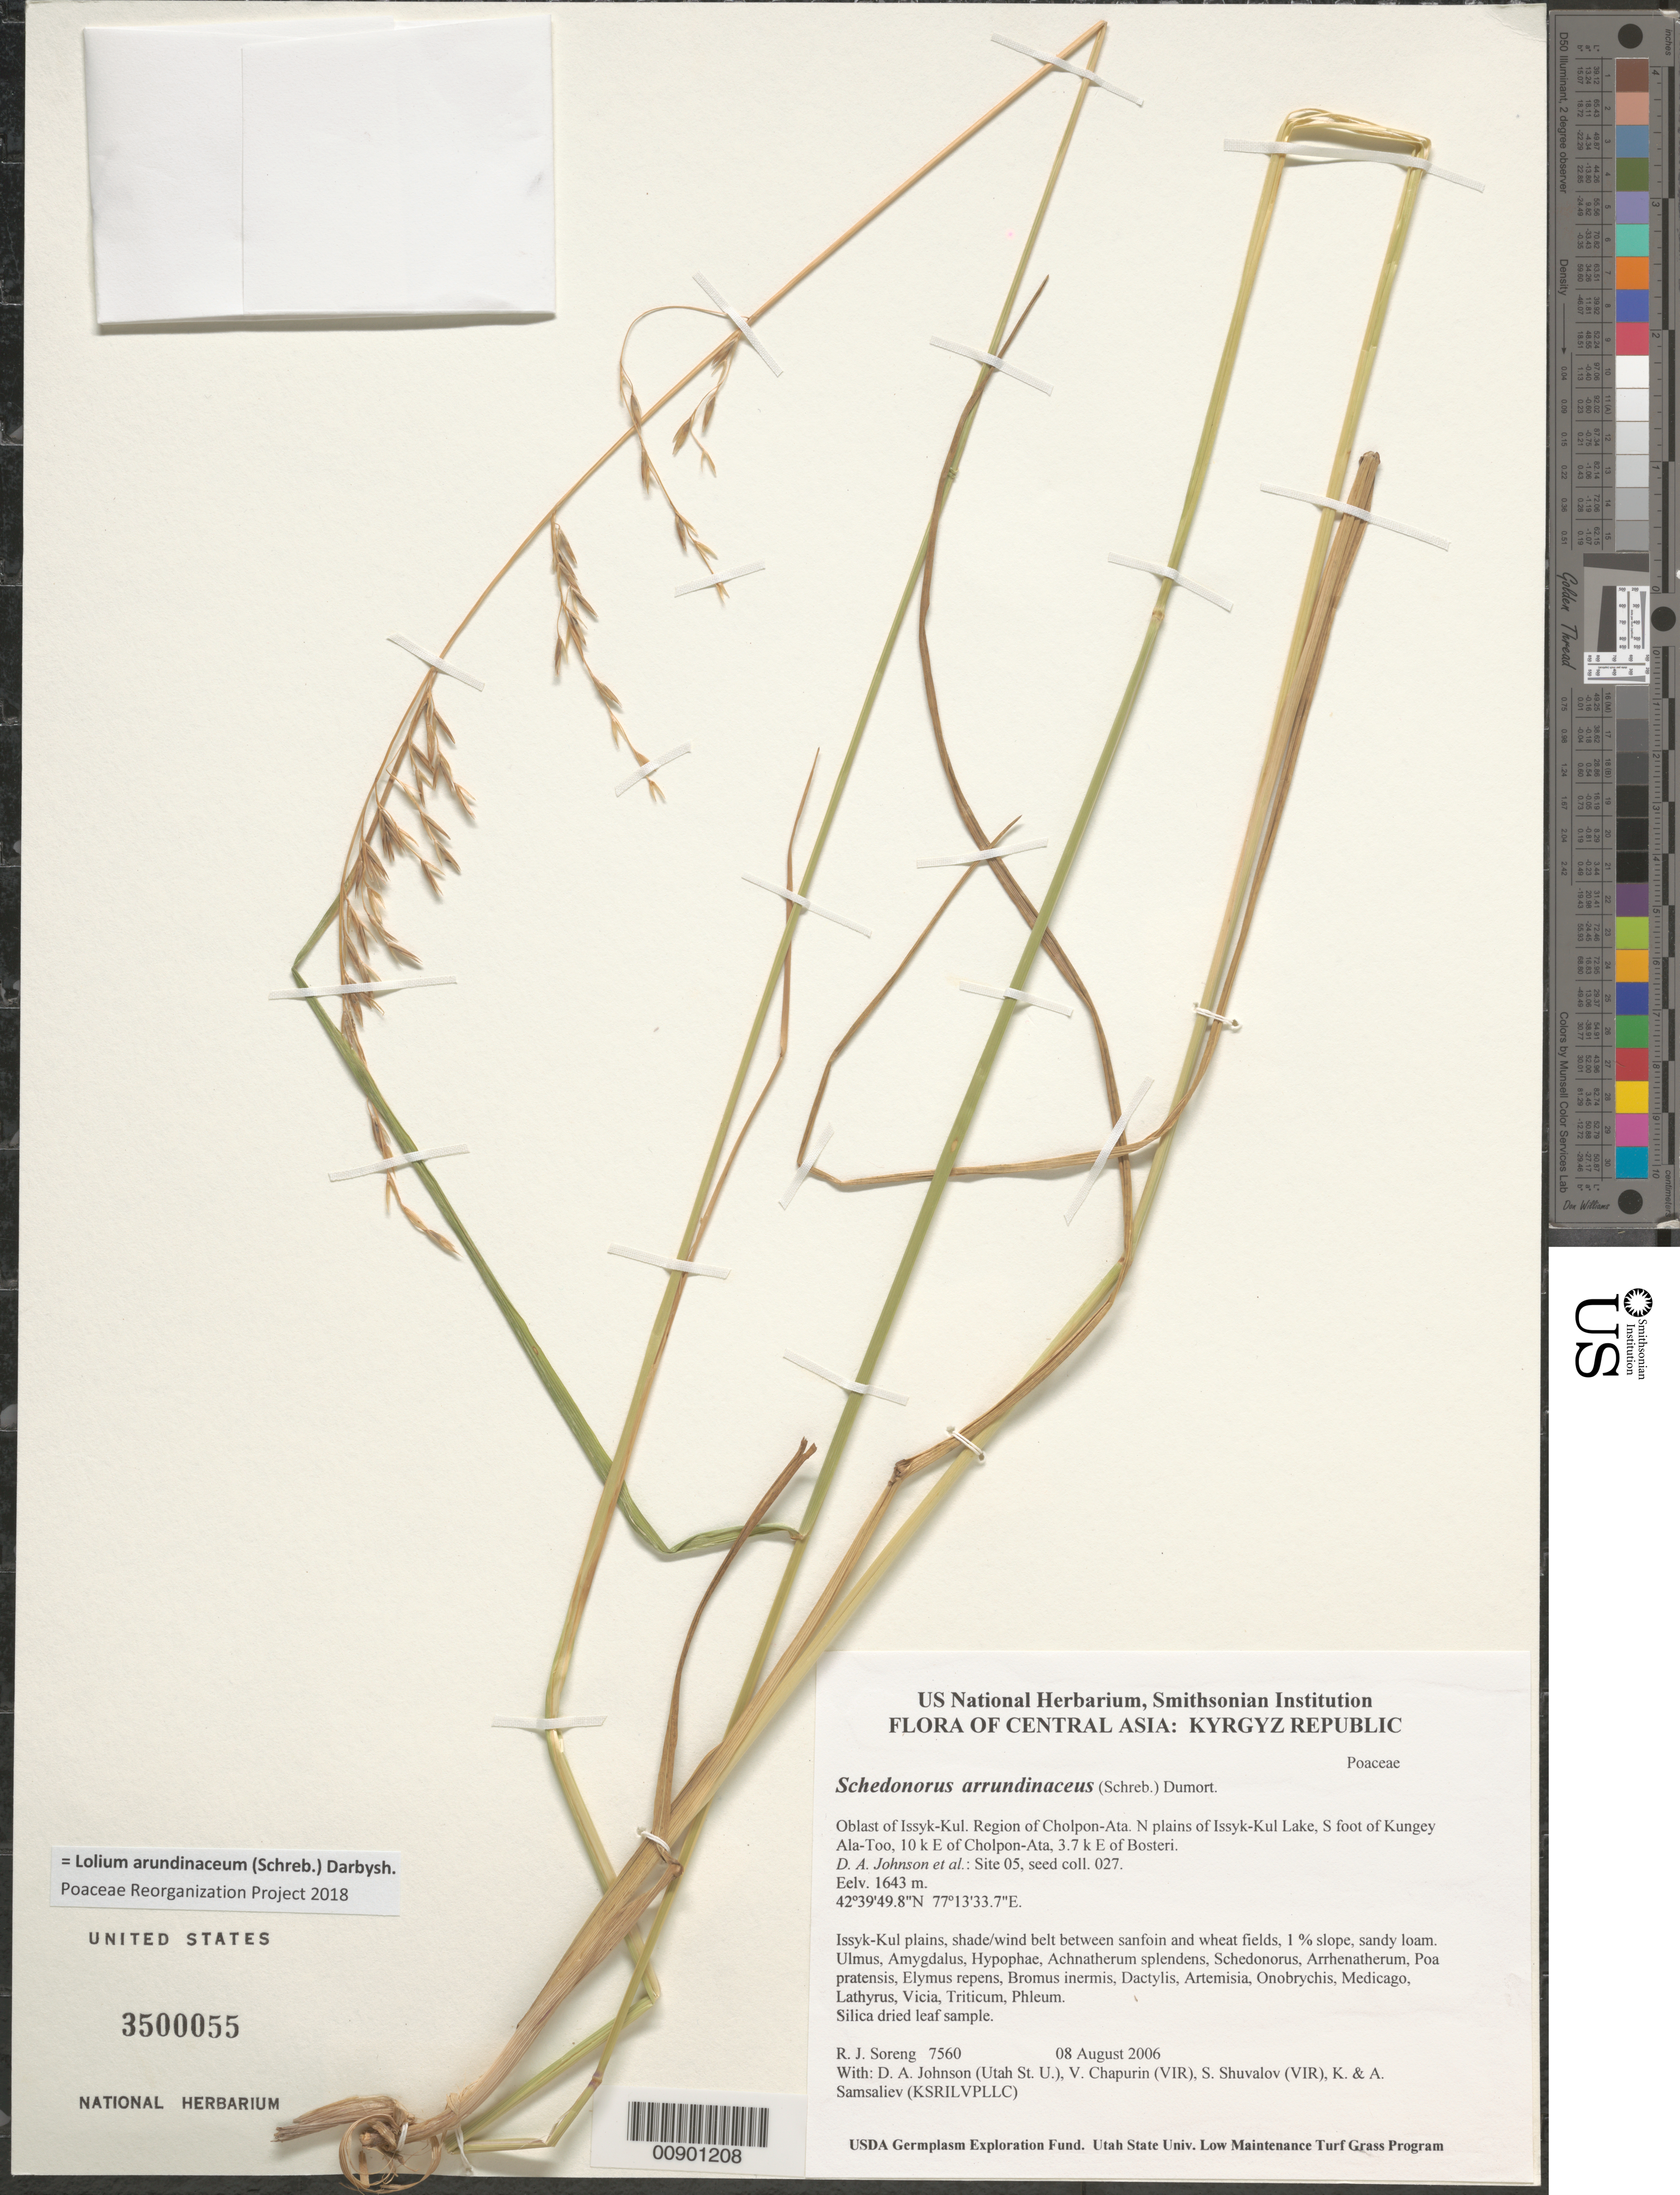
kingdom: Plantae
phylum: Tracheophyta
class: Liliopsida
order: Poales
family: Poaceae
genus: Lolium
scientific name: Lolium arundinaceum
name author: (Schreb.) Darbysh.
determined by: Poaceae Reorganization Project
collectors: R. J. Soreng, D. Johnson, S. Shuvalov, V. Chapurin, K. Samsaliev & A. Samsaliev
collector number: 7560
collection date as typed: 08 Aug 2006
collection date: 2006-08-08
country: Kyrgyzstan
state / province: Ysyk-Kol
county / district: Cholpon-Ata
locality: N plains of Issyk-Kul Lake, S foot of Kungey Ala-Too, 10 km E of Cholpon-Ata, 3.7 km E of Bosteri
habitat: Issyk-Kul plains, shade/wind belt between sanfoin and wheat fields, 1 % slope, sandy loam.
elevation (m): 1643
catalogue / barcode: US 3500055